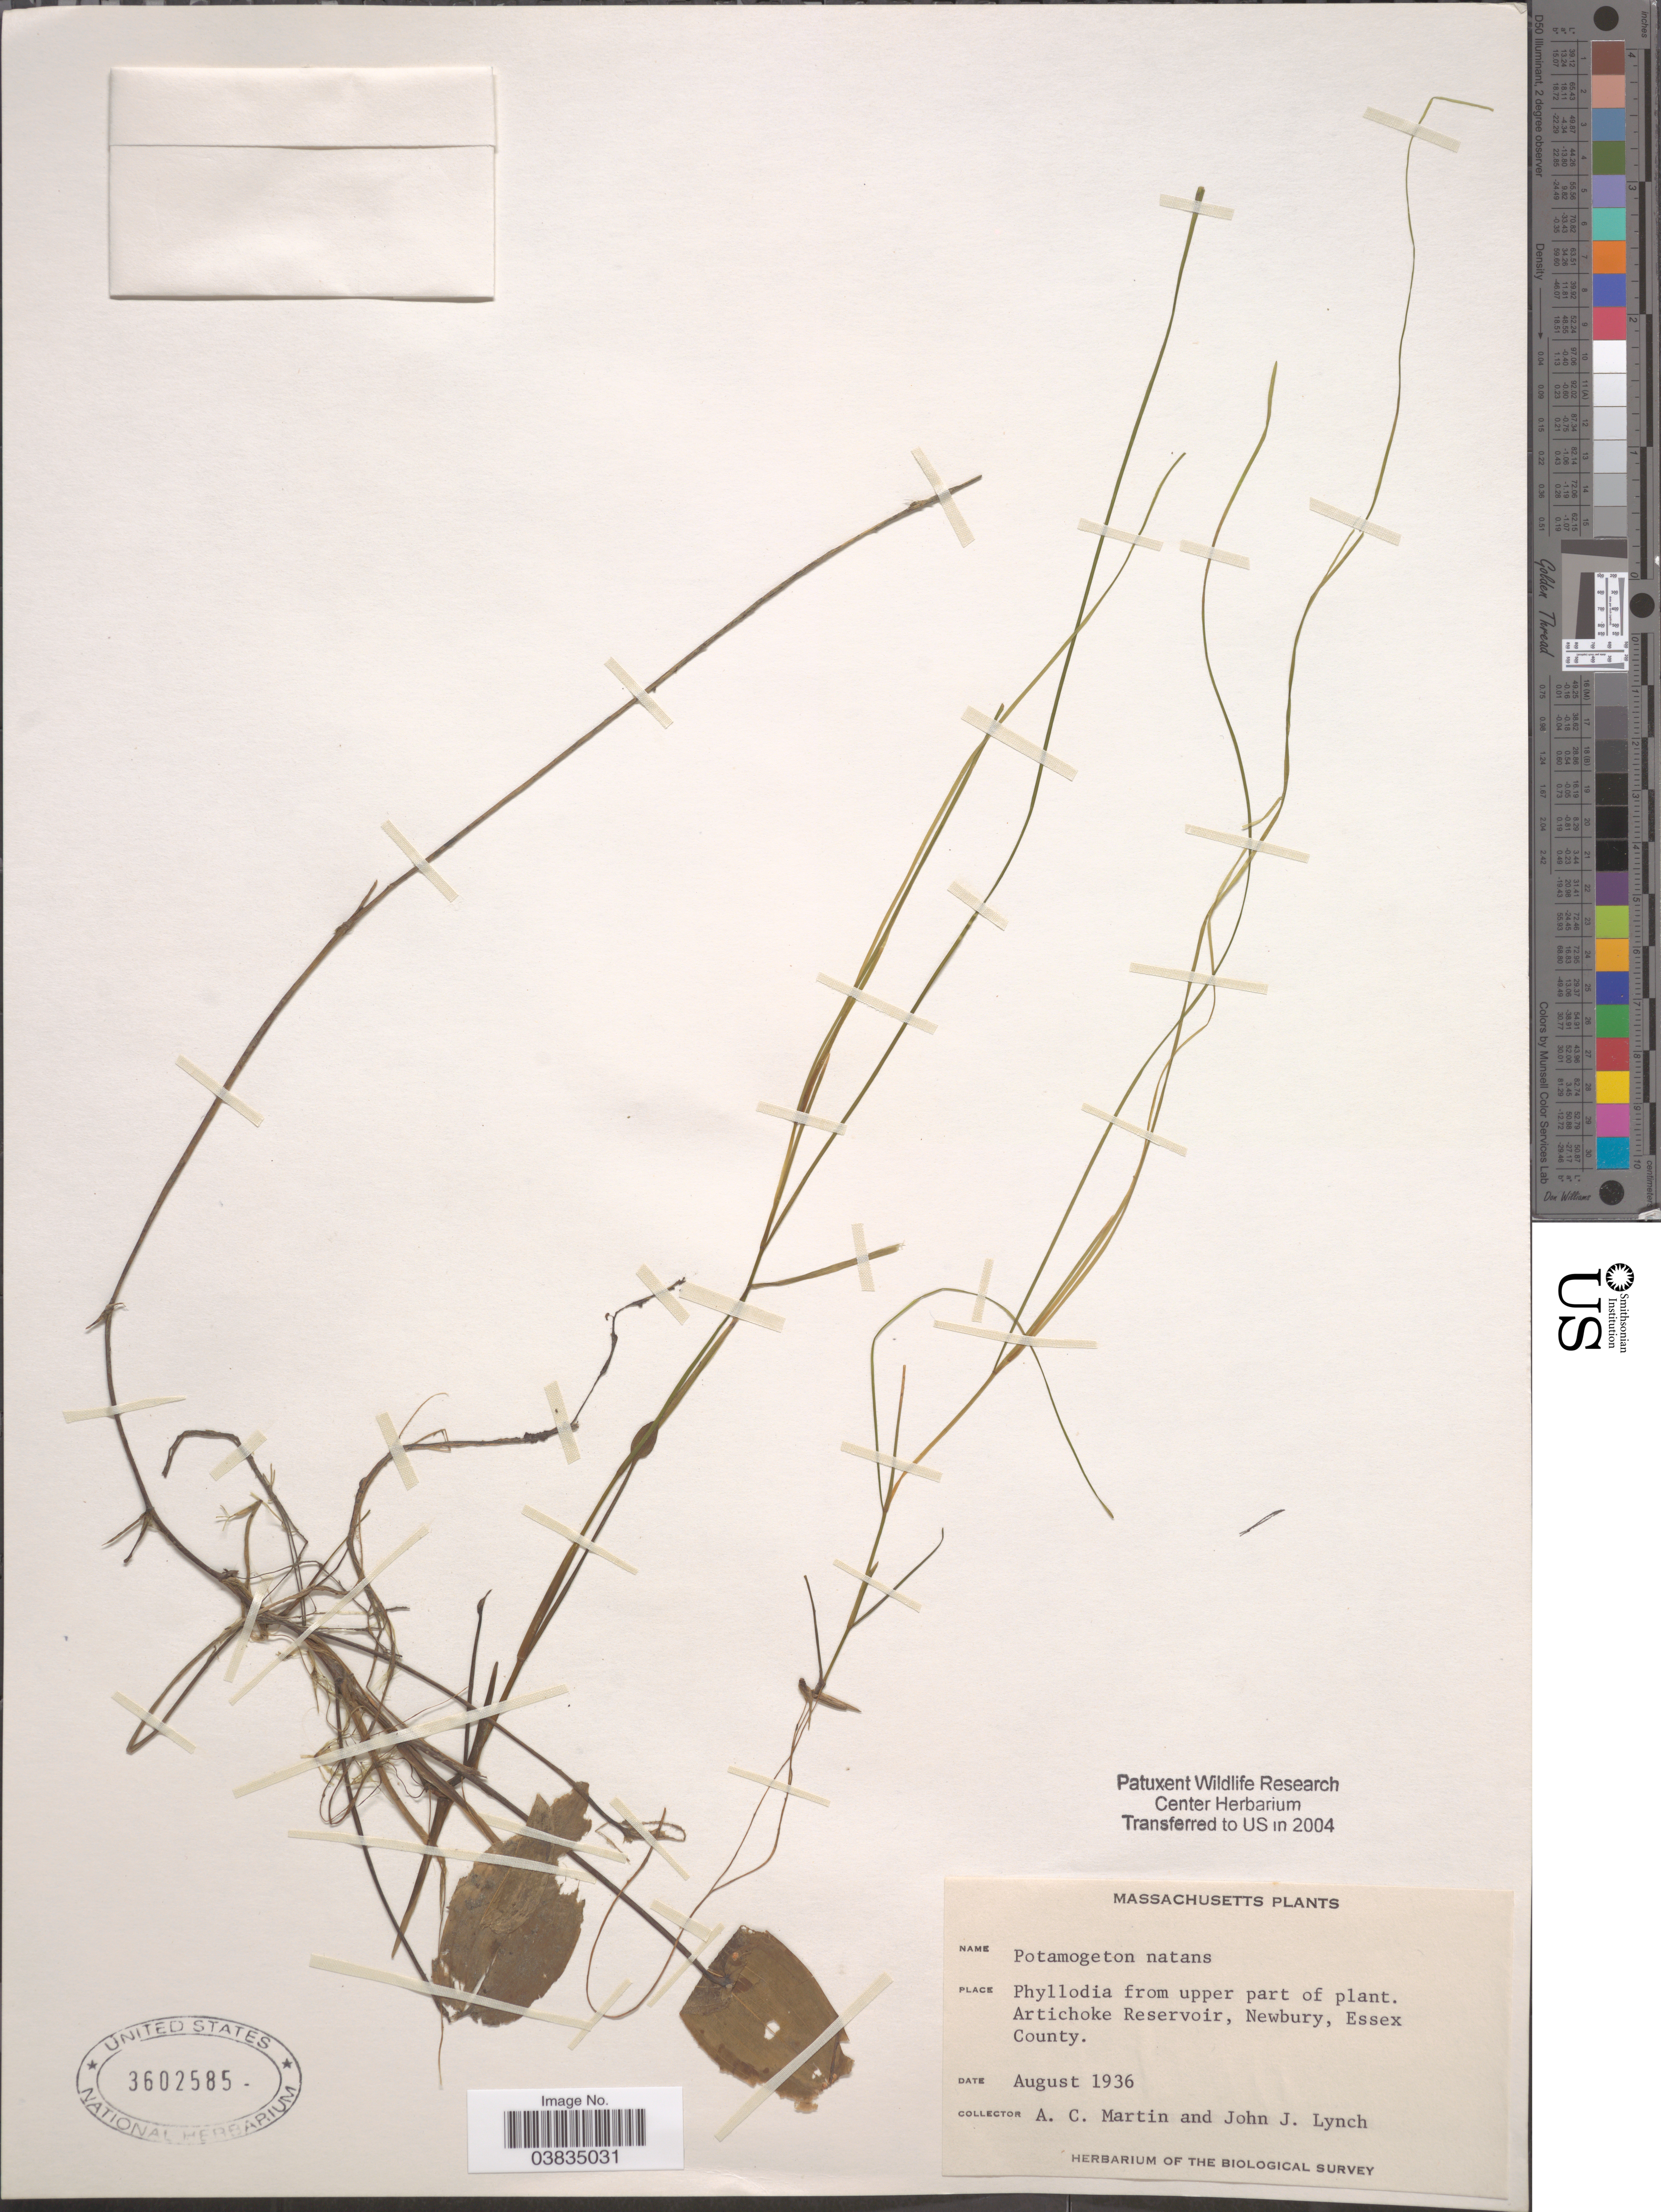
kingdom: Plantae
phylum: Tracheophyta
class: Liliopsida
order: Alismatales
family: Potamogetonaceae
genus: Potamogeton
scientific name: Potamogeton natans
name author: L.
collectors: A. C. Martin & J. Lynch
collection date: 1936-08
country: United States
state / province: Massachusetts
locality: Artichoke Reservoir, Newbury, Essex County.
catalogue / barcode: US 3602585